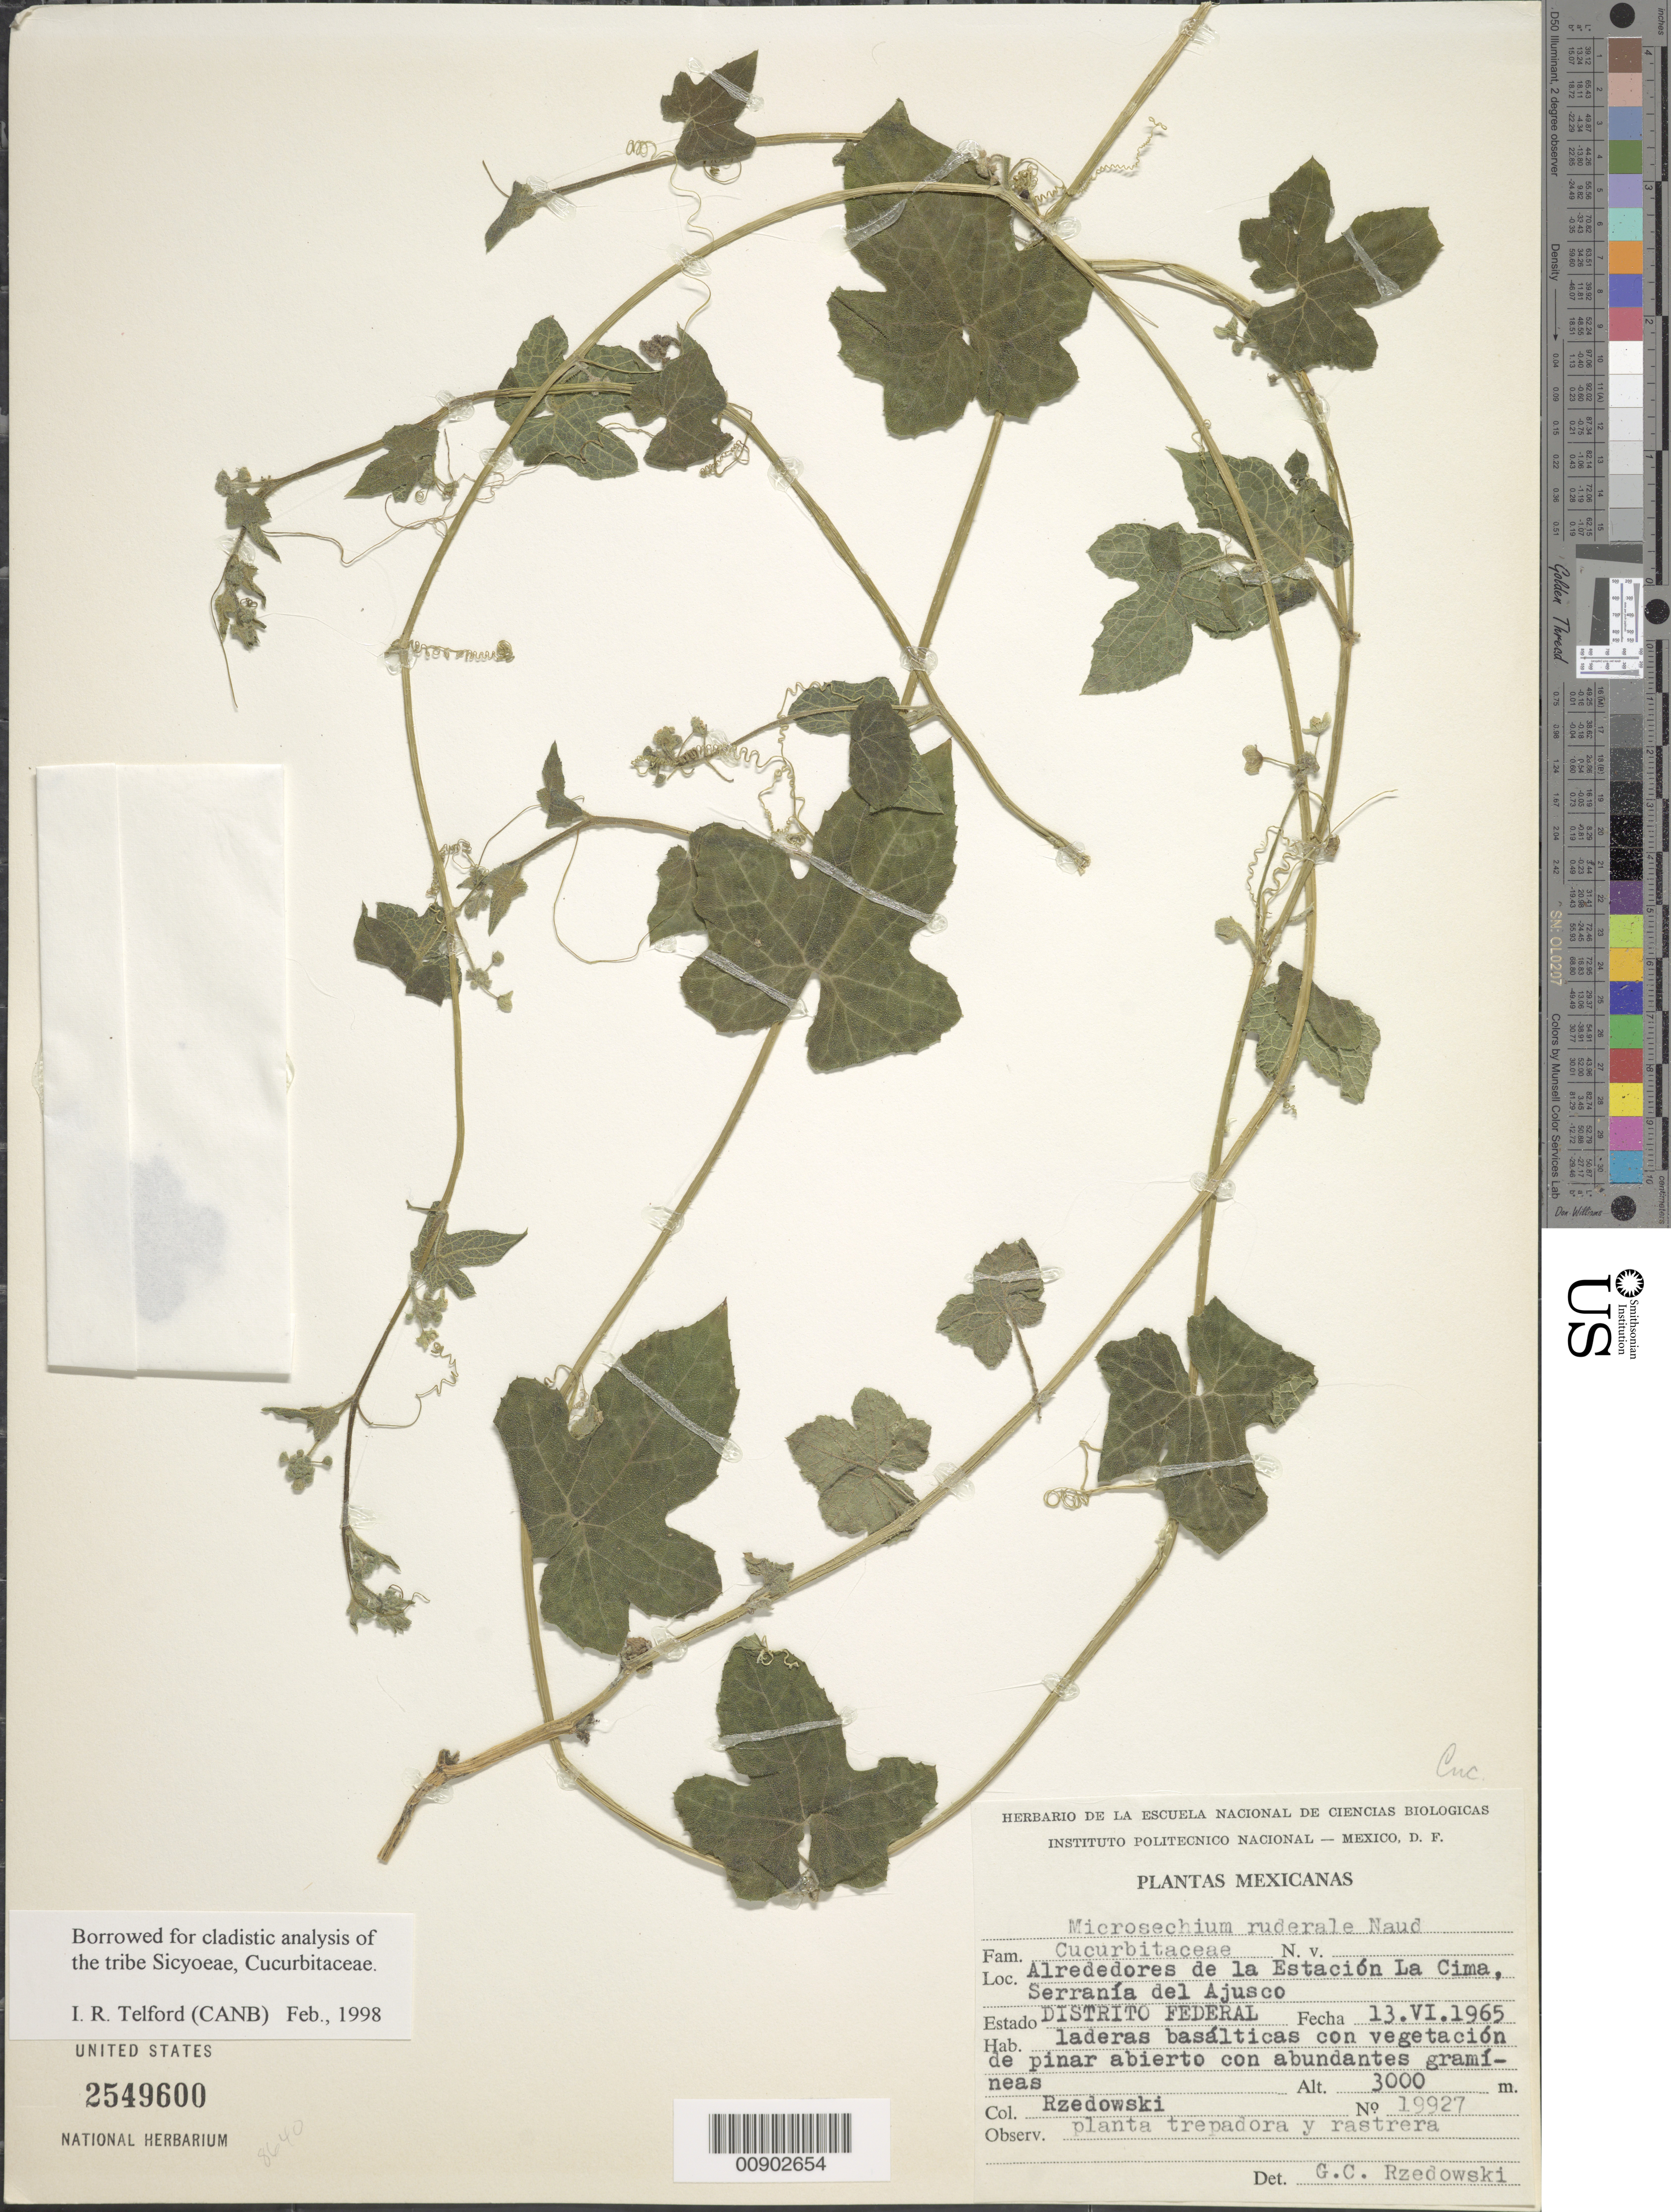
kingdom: Plantae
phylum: Tracheophyta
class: Magnoliopsida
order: Cucurbitales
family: Cucurbitaceae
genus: Microsechium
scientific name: Microsechium ruderale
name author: Naudin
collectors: J. Rzedowski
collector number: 19927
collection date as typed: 13 Jun 1965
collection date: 1965-06-13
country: Mexico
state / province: Distrito Federal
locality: Alrededores de la Estación La Cima, Serranía del Ajusco. Distrito Federal.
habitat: Laderas basálticas con vegetación de pinar abierto con abundantes gramíneas.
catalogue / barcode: US 2549600